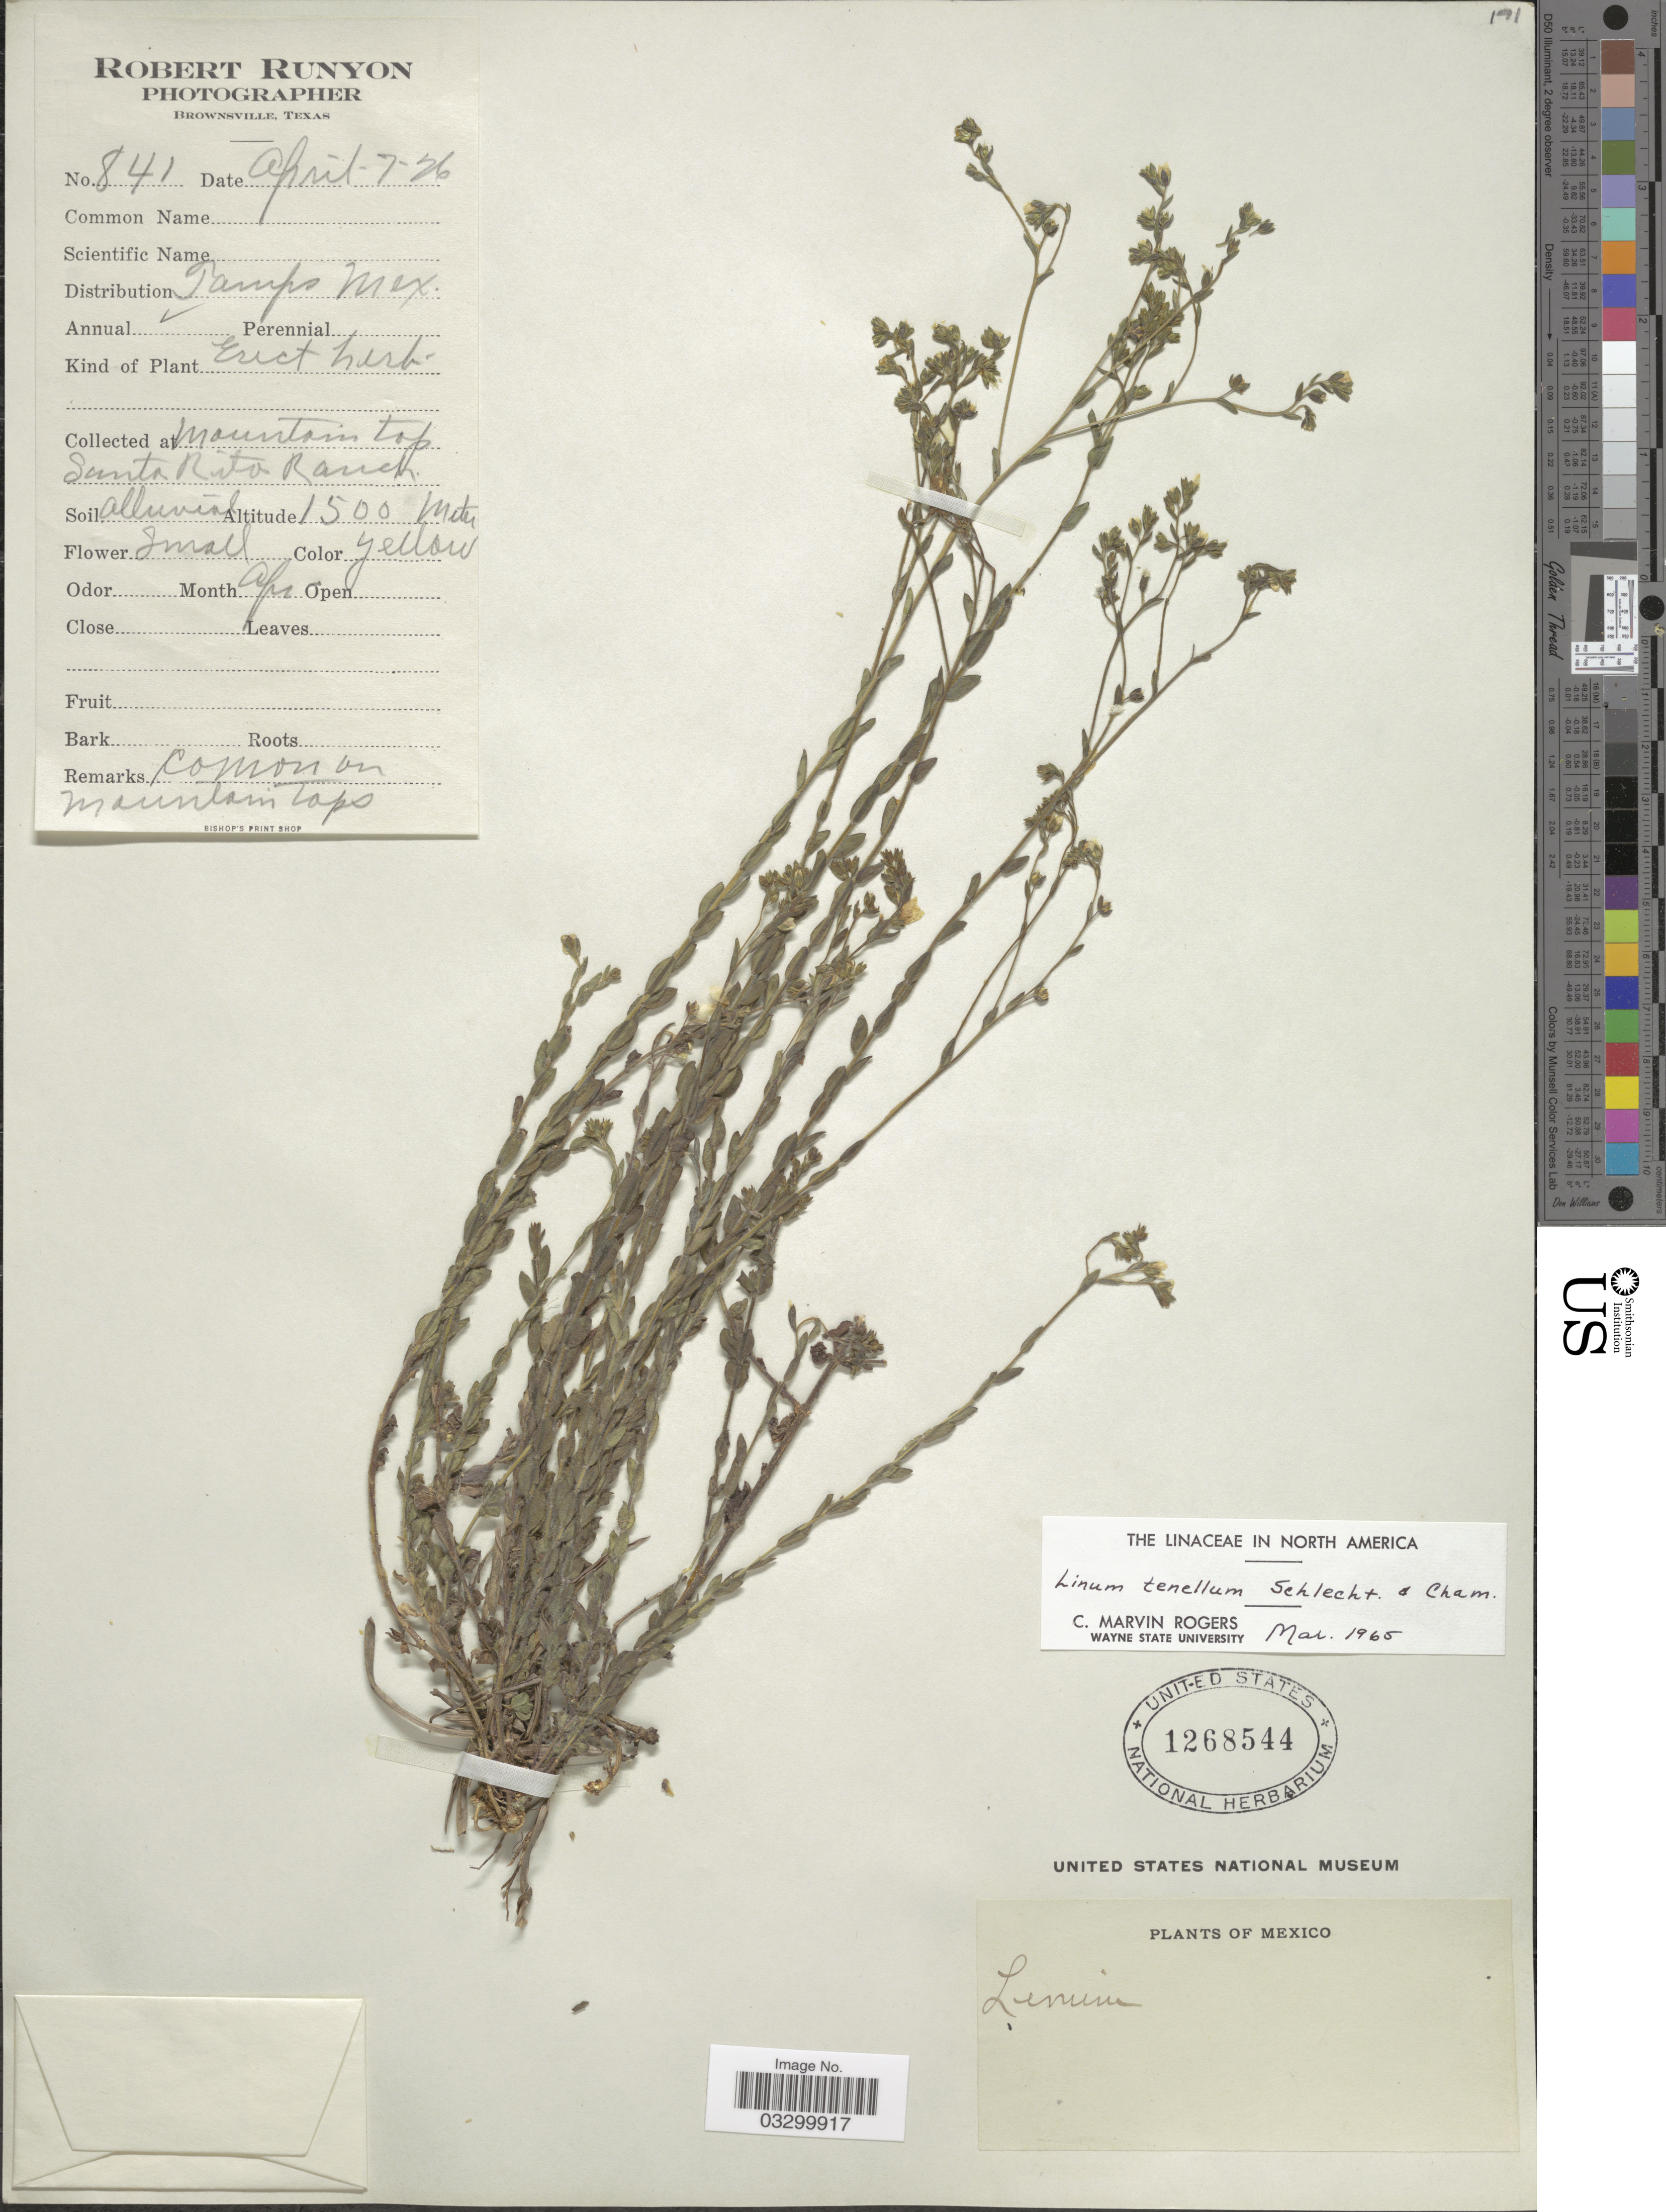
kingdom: Plantae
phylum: Tracheophyta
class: Magnoliopsida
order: Malpighiales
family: Linaceae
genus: Linum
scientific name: Linum tenellum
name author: Schltdl. & Cham.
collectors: R. Runyon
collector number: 841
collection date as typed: Transcribed d/m/y: 7/4/26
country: Mexico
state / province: Tamaulipas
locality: Mountain top. Santa Rita Ranch.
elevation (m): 1500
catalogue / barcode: US 1268544